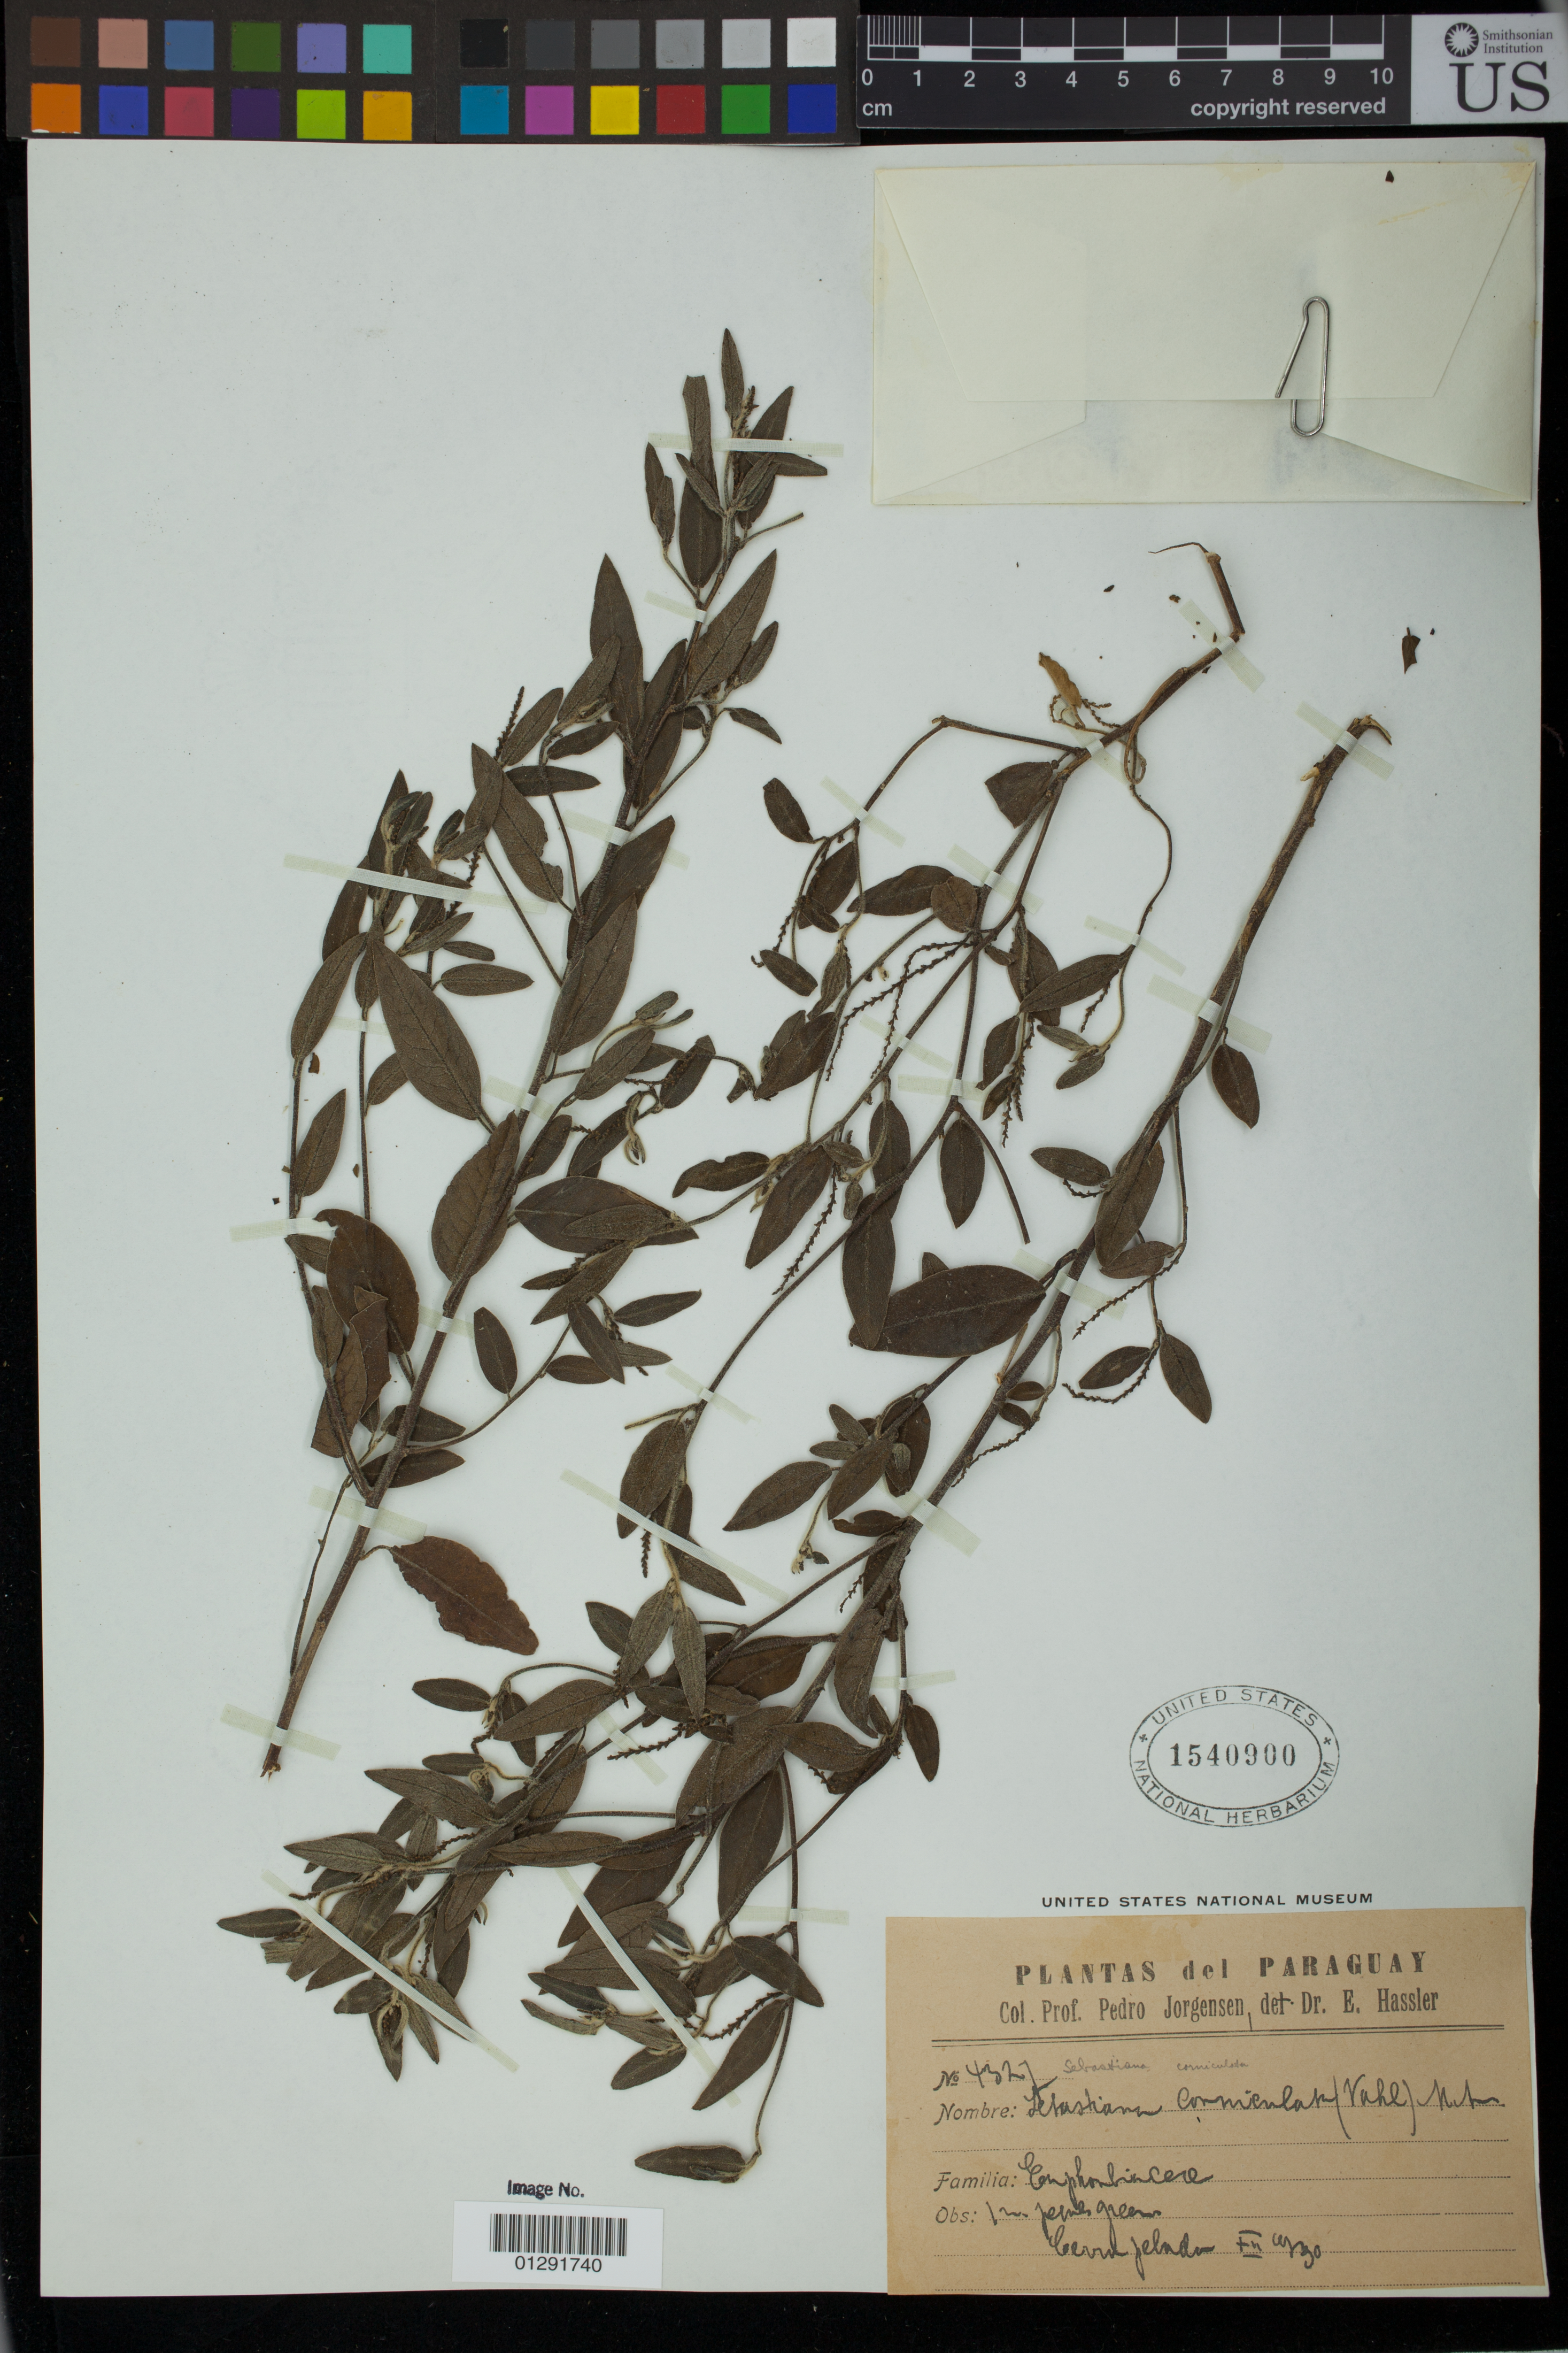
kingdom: Plantae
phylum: Tracheophyta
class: Magnoliopsida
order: Malpighiales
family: Euphorbiaceae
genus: Sebastiania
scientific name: Sebastiania hispida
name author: (Mart.) Pax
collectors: P. Jorgensen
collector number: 4327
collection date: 1930-12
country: Paraguay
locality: Cerra Pelada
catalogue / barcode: US 1540900